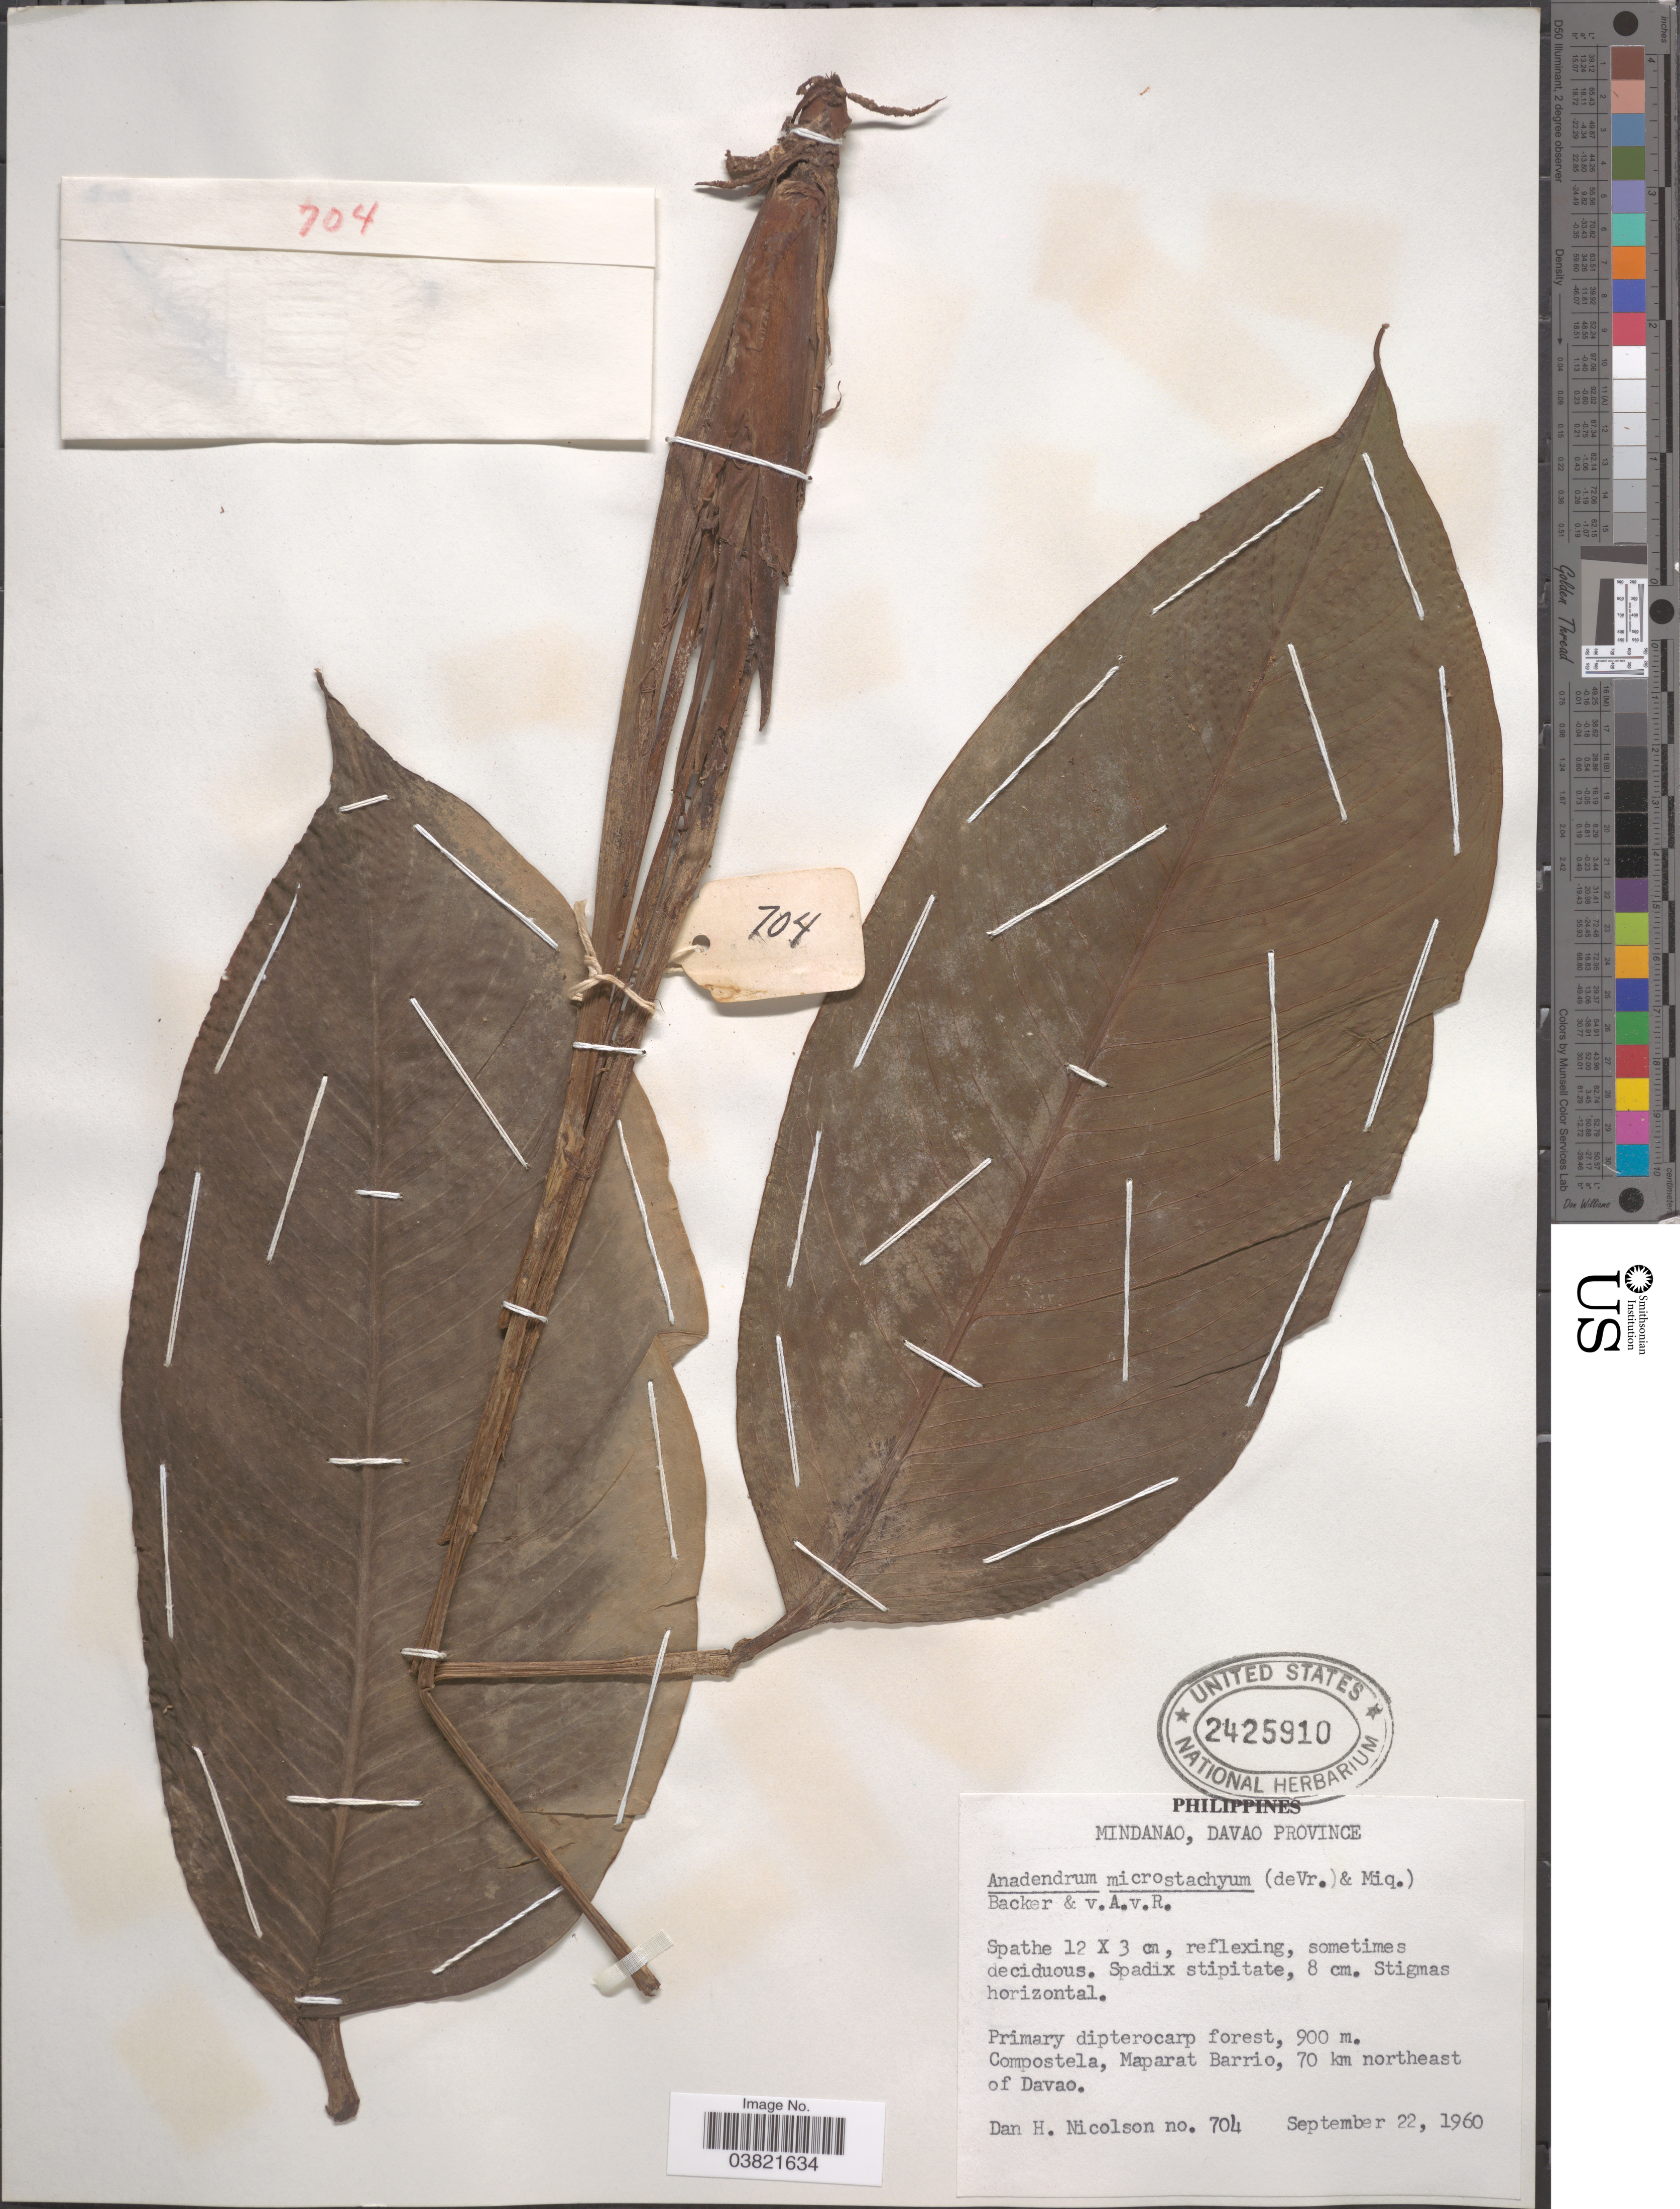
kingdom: Plantae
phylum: Tracheophyta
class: Liliopsida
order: Alismatales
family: Araceae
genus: Anadendrum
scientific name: Anadendrum microstachyum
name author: (de Vriese & Miq.) Backer & Alderw.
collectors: D. H. Nicolson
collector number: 704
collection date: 1960-09-22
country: Philippines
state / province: Davao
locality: Mindanao. Compostela, Maparat Barrio, 70 km northeast of Davao.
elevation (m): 900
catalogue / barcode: US 2425910